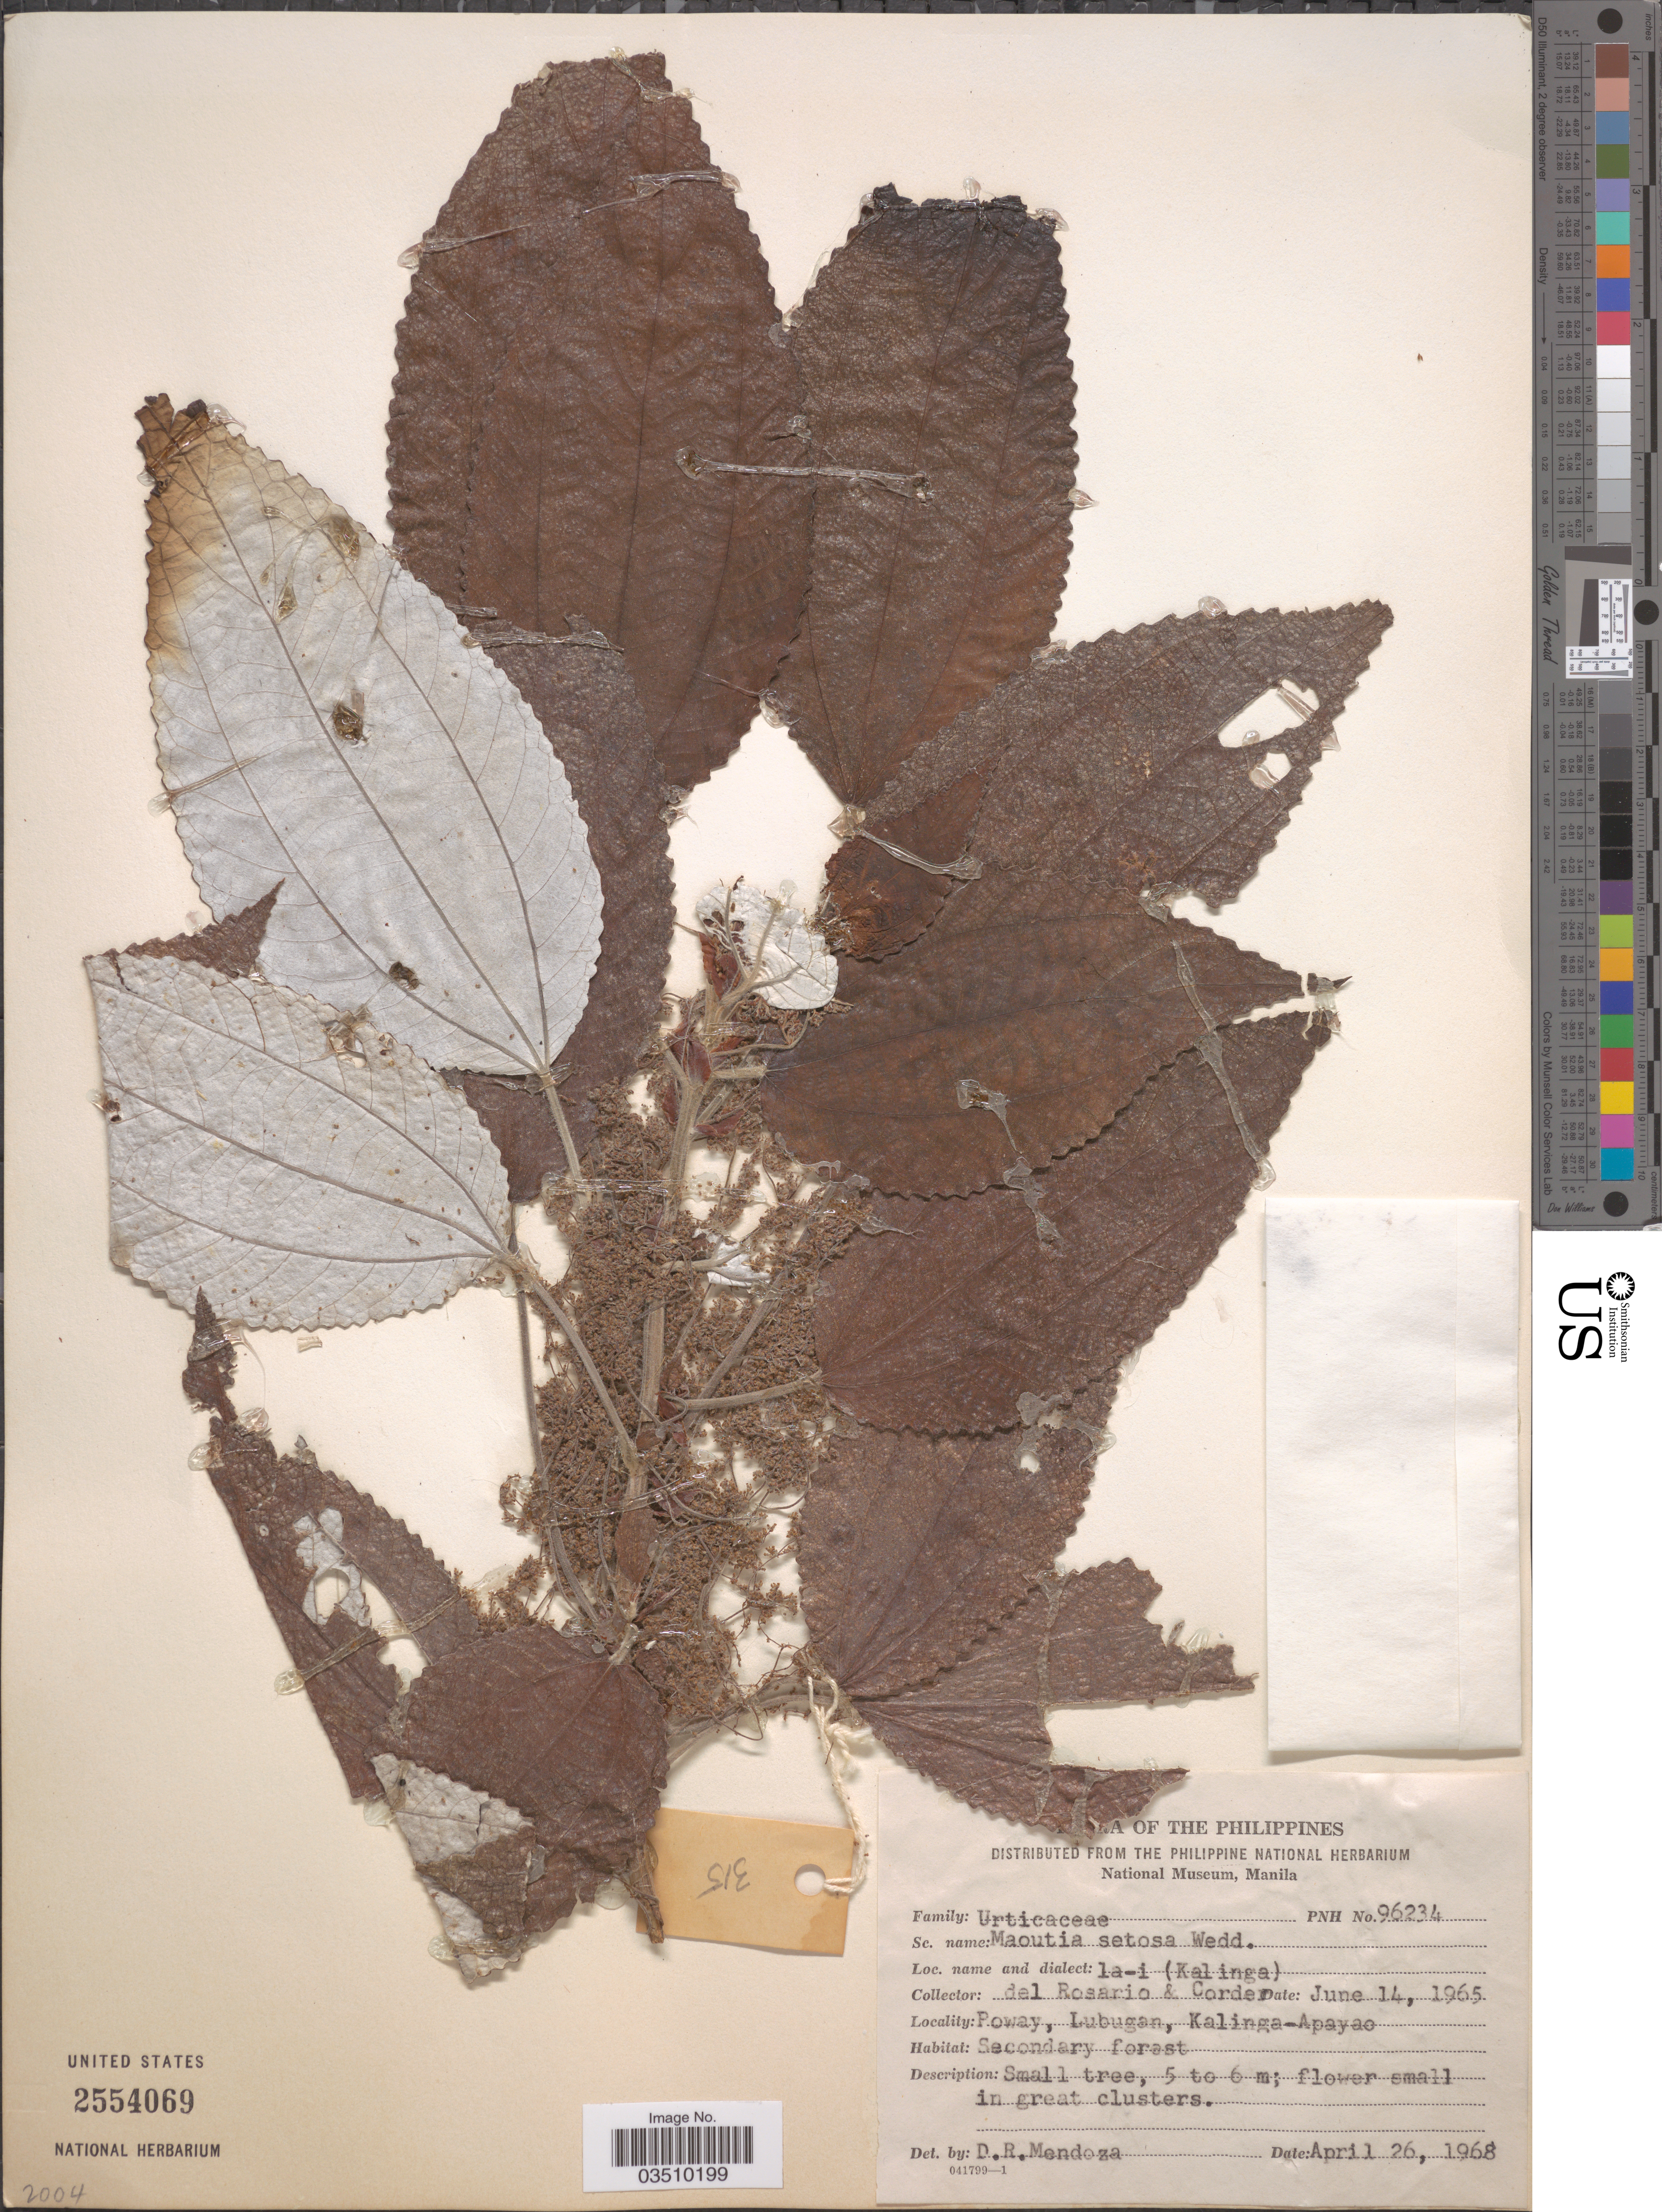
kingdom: Plantae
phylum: Tracheophyta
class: Magnoliopsida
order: Rosales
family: Urticaceae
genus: Maoutia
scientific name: Maoutia setosa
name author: Wedd.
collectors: Del Rosario & Cordez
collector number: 96234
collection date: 1968-04-26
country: Philippines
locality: Poway, Lubugan, Kalinga-Apayae.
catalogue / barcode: US 2554069